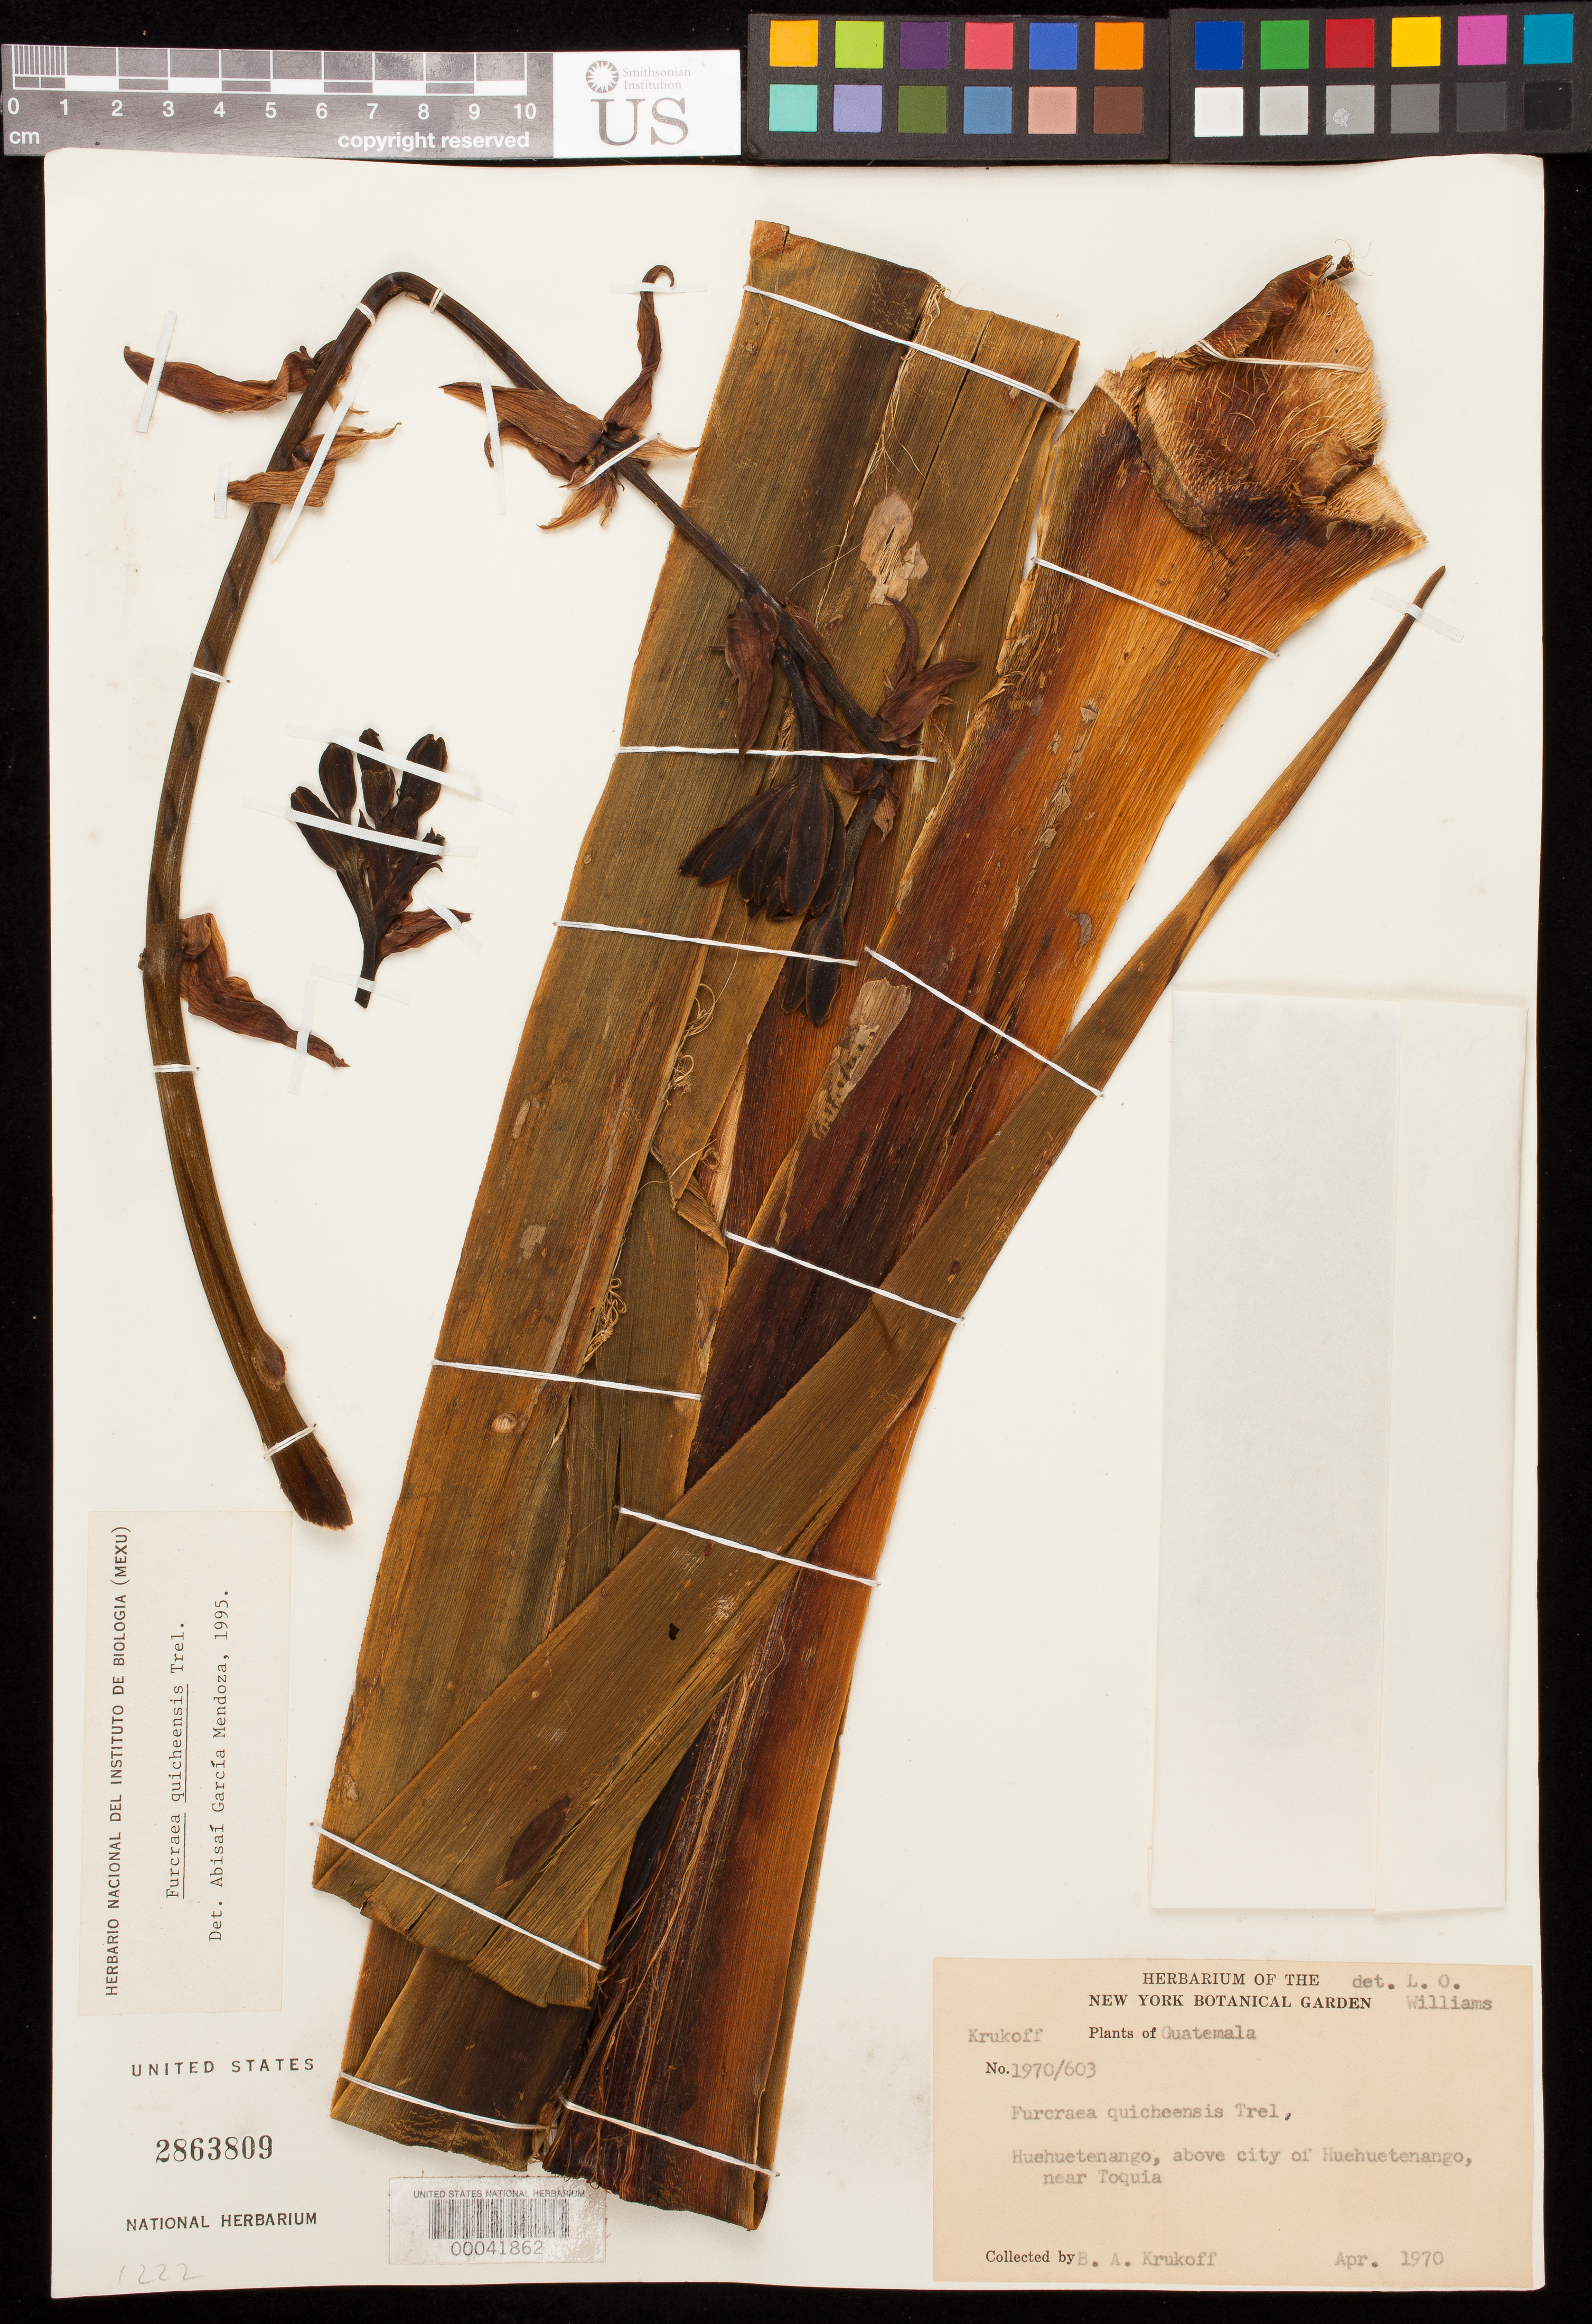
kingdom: Plantae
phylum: Tracheophyta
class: Liliopsida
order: Asparagales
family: Asparagaceae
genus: Furcraea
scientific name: Furcraea quicheensis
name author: Trel.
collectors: B. A. Krukoff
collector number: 1970/603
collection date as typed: Apr 1970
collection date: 1970-04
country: Guatemala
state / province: Huehuetenango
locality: Above Huehuetenango City, near Toquia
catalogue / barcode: US 2863809